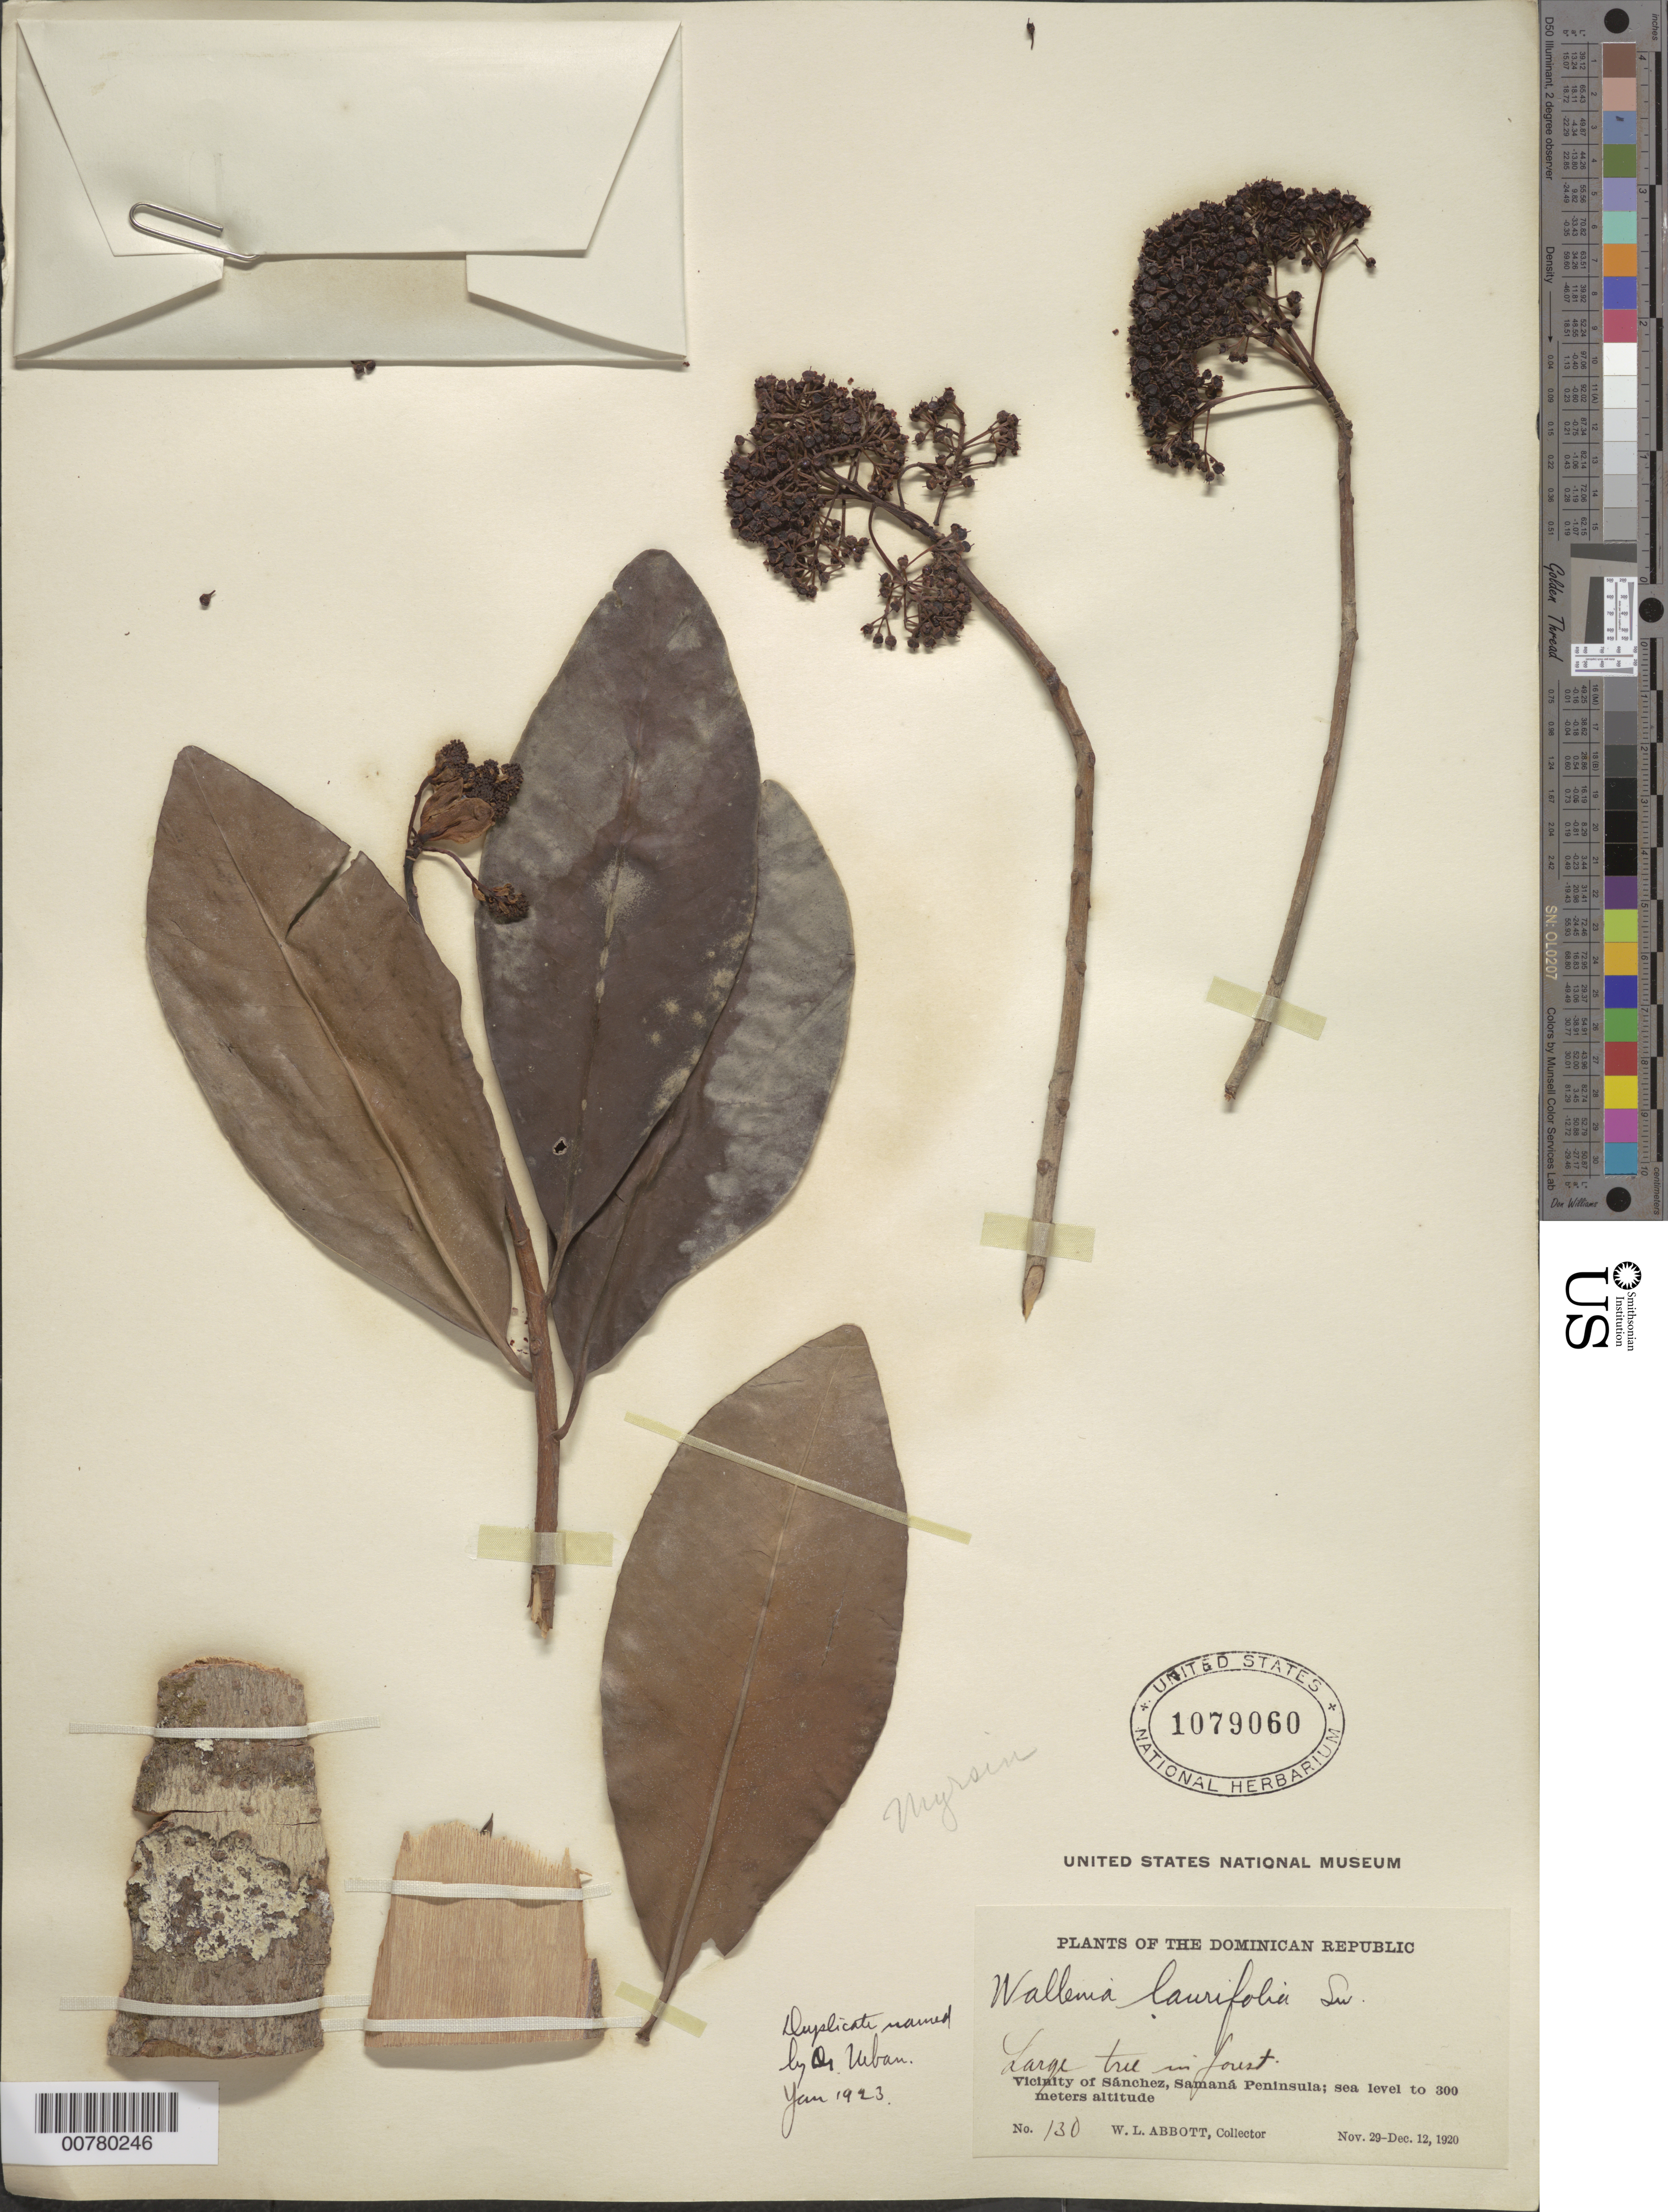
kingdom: Plantae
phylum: Tracheophyta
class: Magnoliopsida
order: Ericales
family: Primulaceae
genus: Wallenia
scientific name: Wallenia laurifolia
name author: Sw.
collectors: W. L. Abbott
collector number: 130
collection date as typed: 29 Dec 1920 to 12 Dec 1920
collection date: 1920-12-12/1920-12-29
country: Dominican Republic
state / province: Samana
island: Hispaniola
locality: Samaná Peninsula, vicinity of Sánchez.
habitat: In forest.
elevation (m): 0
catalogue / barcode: US 1079060